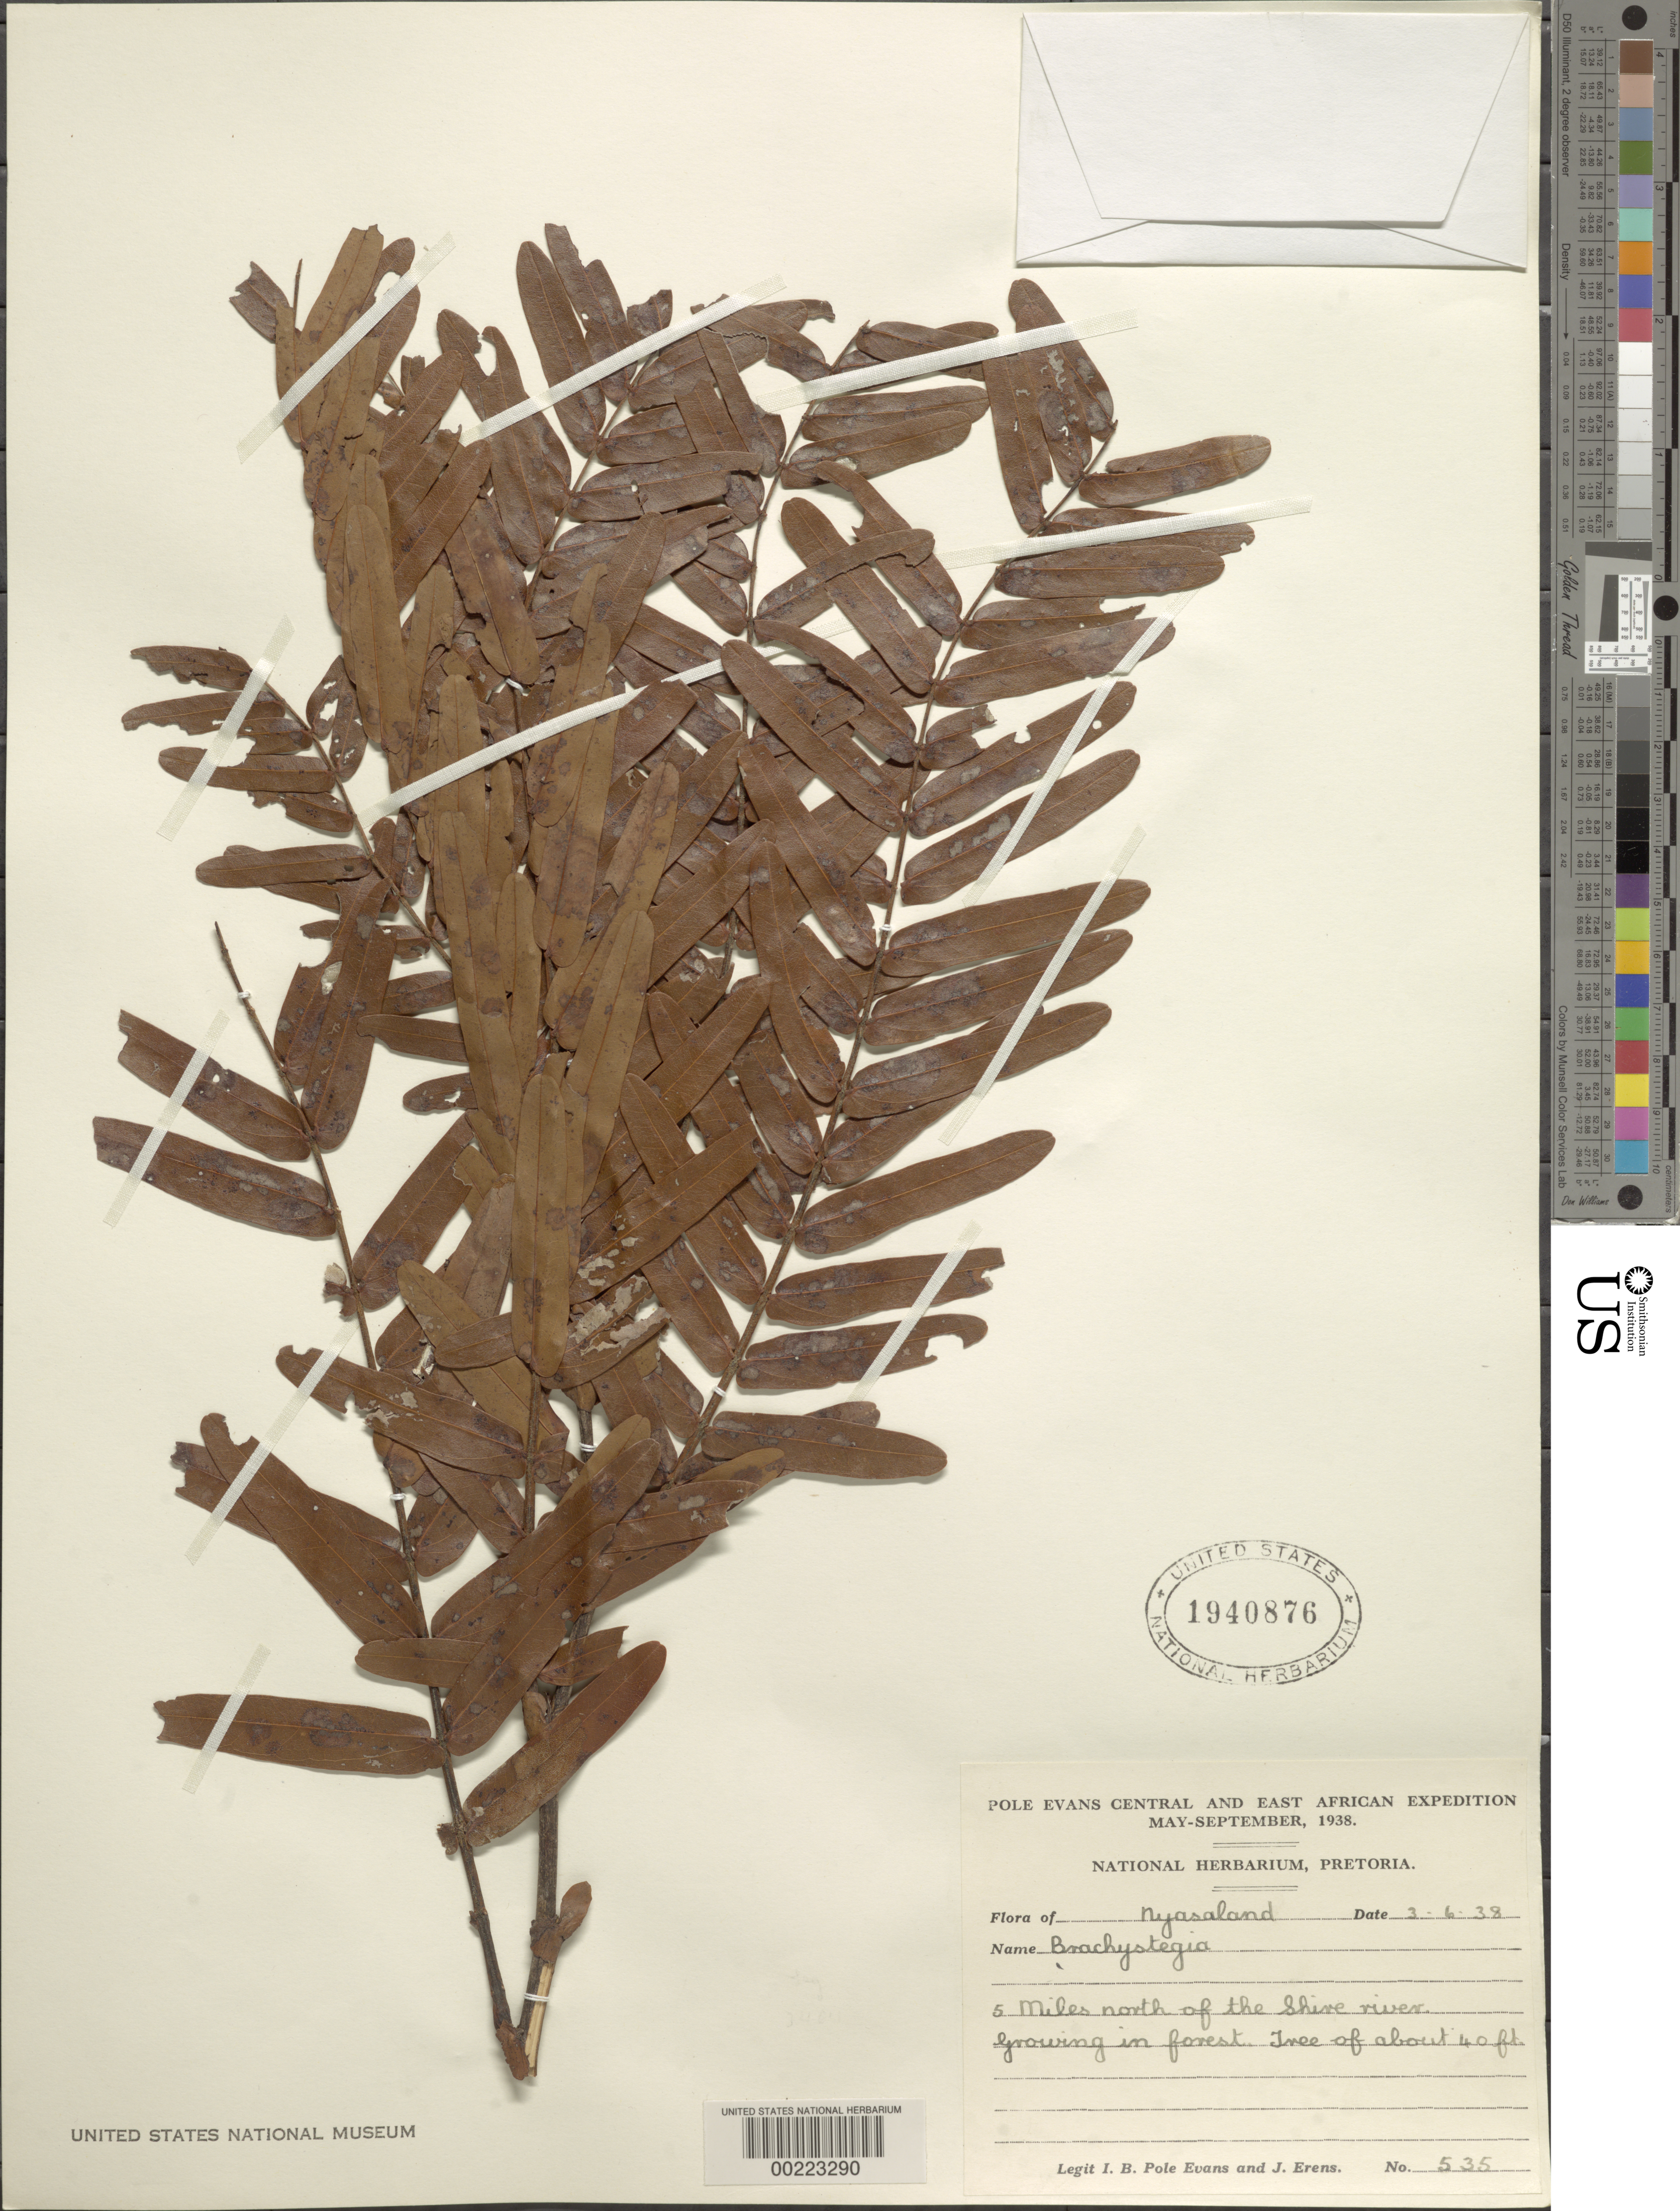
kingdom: Plantae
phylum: Tracheophyta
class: Magnoliopsida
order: Fabales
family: Fabaceae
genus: Brachystegia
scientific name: Brachystegia sp.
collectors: I. B. Pole-Evans & J. Erens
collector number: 535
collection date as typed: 06 Mar 1938 or 03 Jun 1938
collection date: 1938-03-06 or 1938-06-03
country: Malawi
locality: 5 mi n of the shire river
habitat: Forest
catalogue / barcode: US 1940876